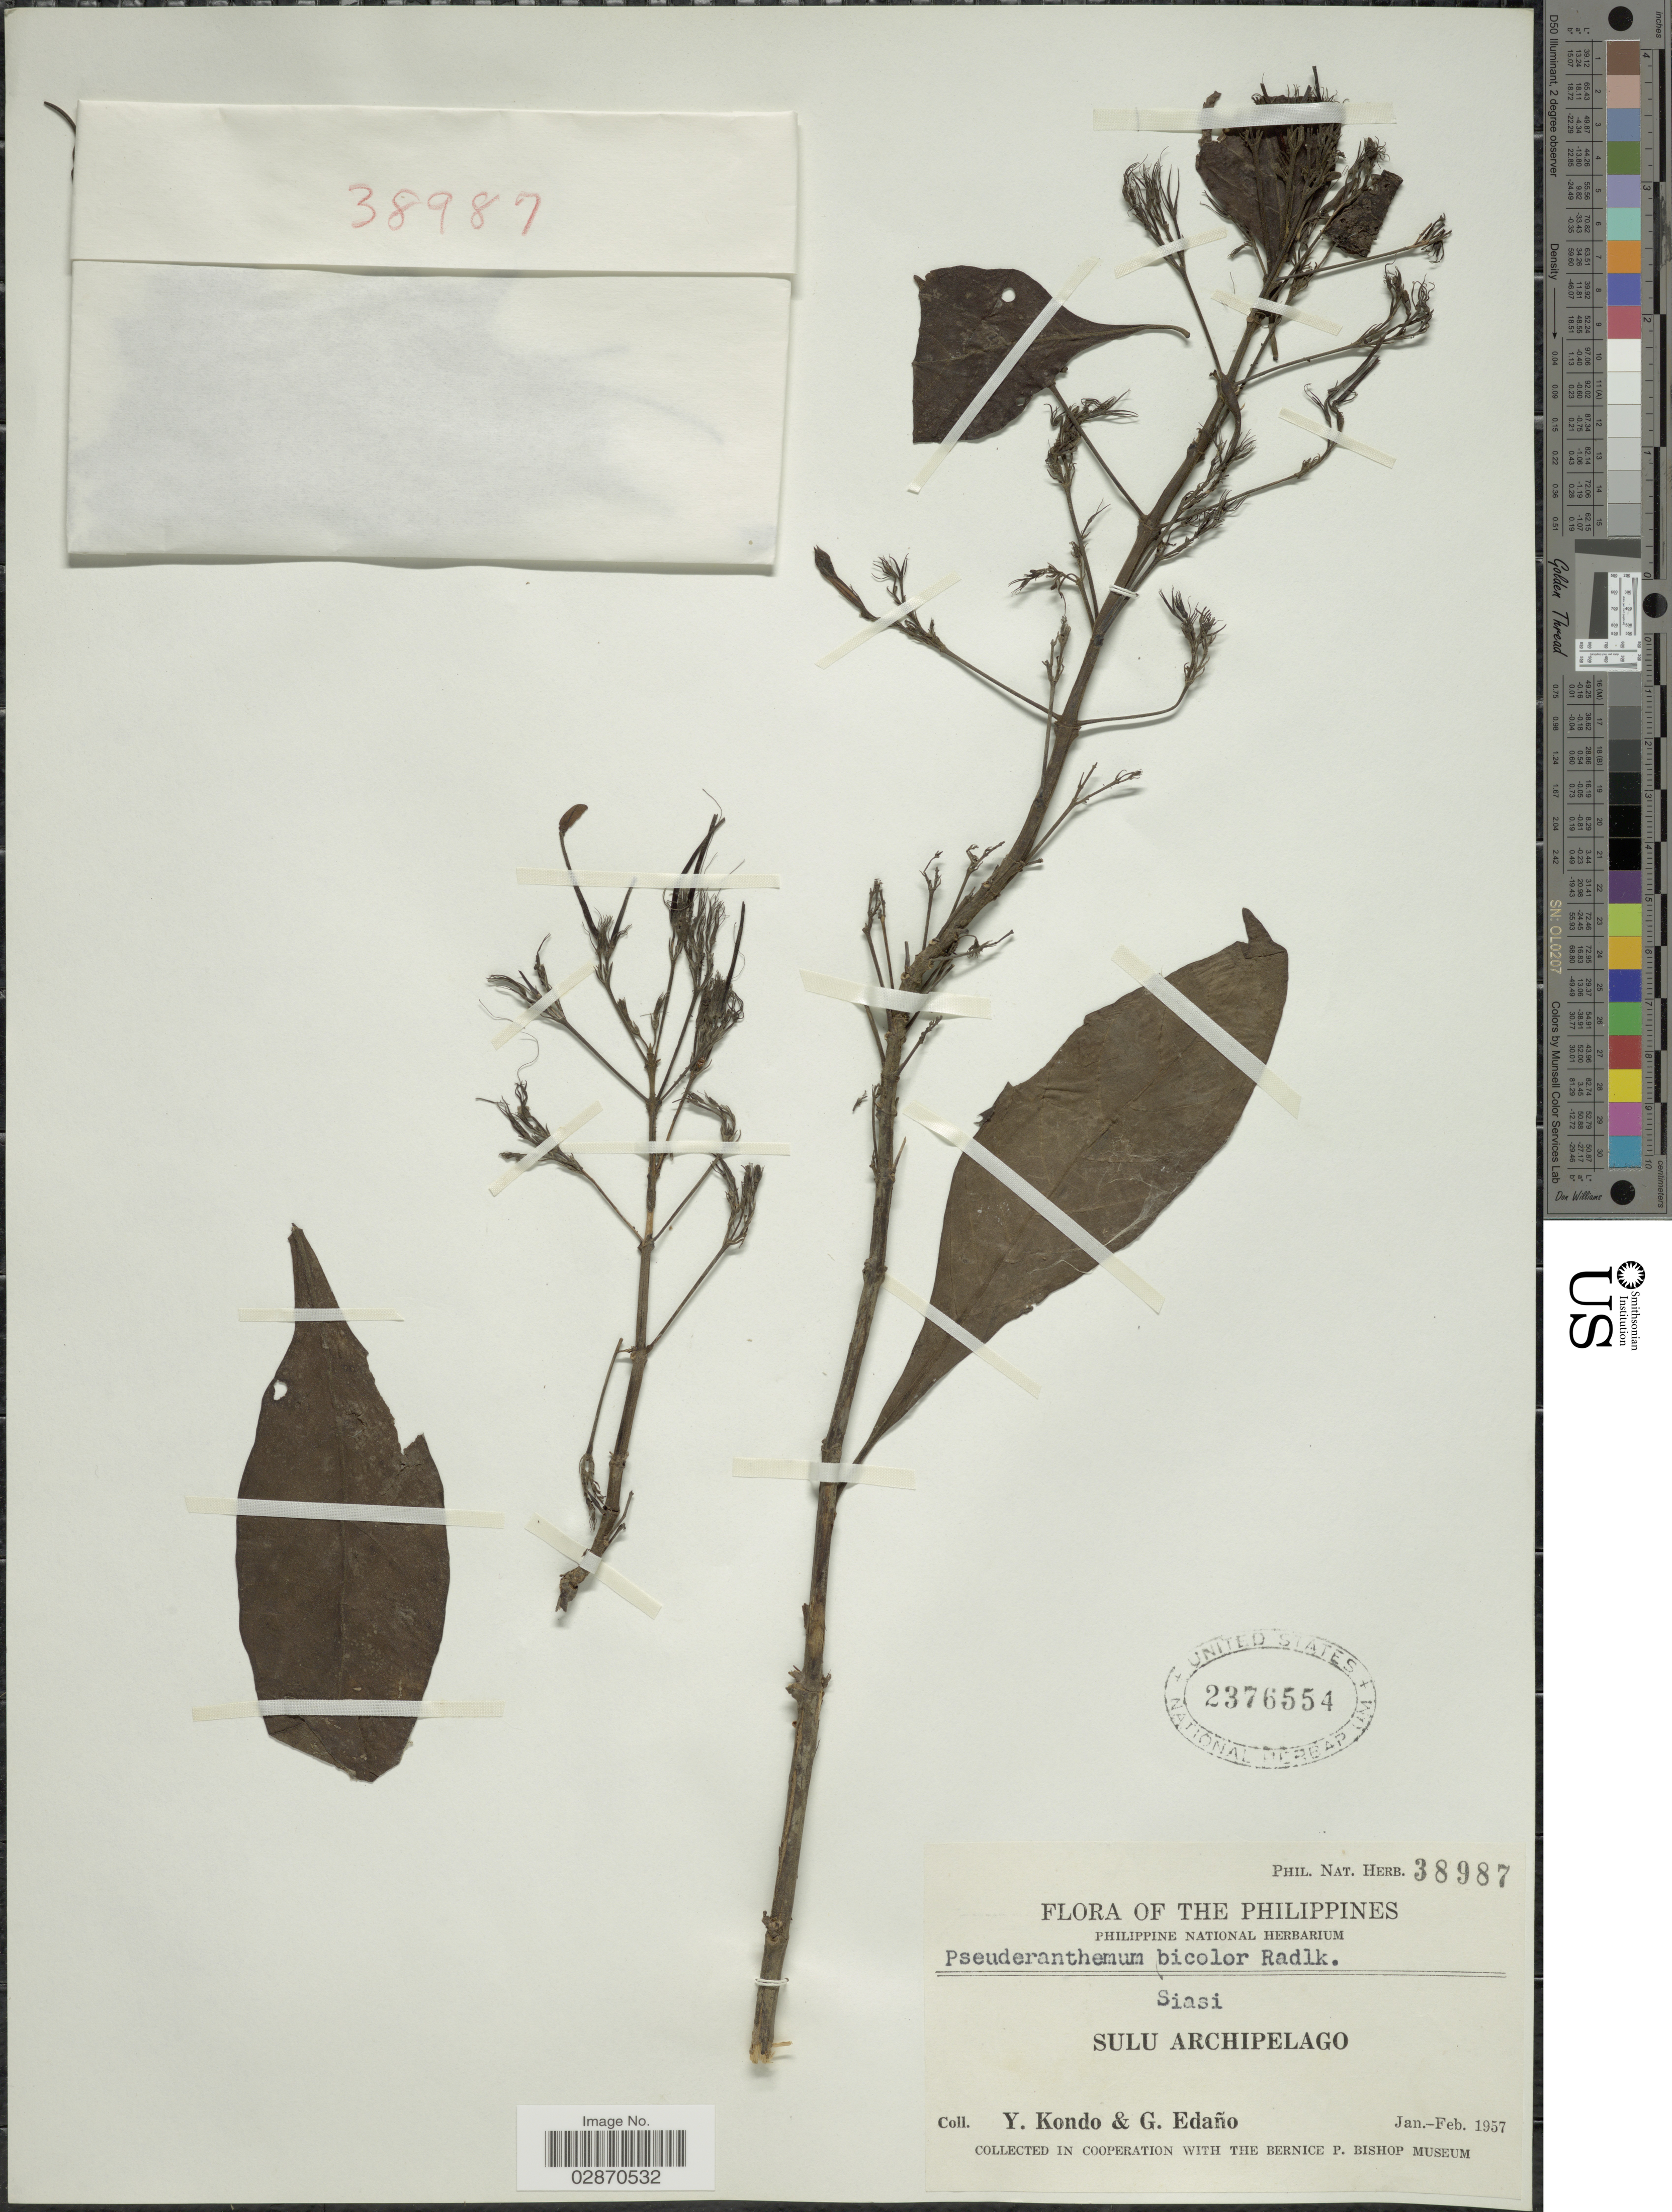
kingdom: Plantae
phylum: Tracheophyta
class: Magnoliopsida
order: Lamiales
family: Acanthaceae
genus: Pseuderanthemum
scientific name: Pseuderanthemum pulchellum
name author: (Andrews) Merr.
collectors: Y. Kondo & G. Edaño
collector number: Phil. Nat. Herb. 38987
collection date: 1957-01/1957-02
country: Philippines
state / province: Muslim Mindanao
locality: Siasi. Sulu Archipelago.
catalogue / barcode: US 2376554